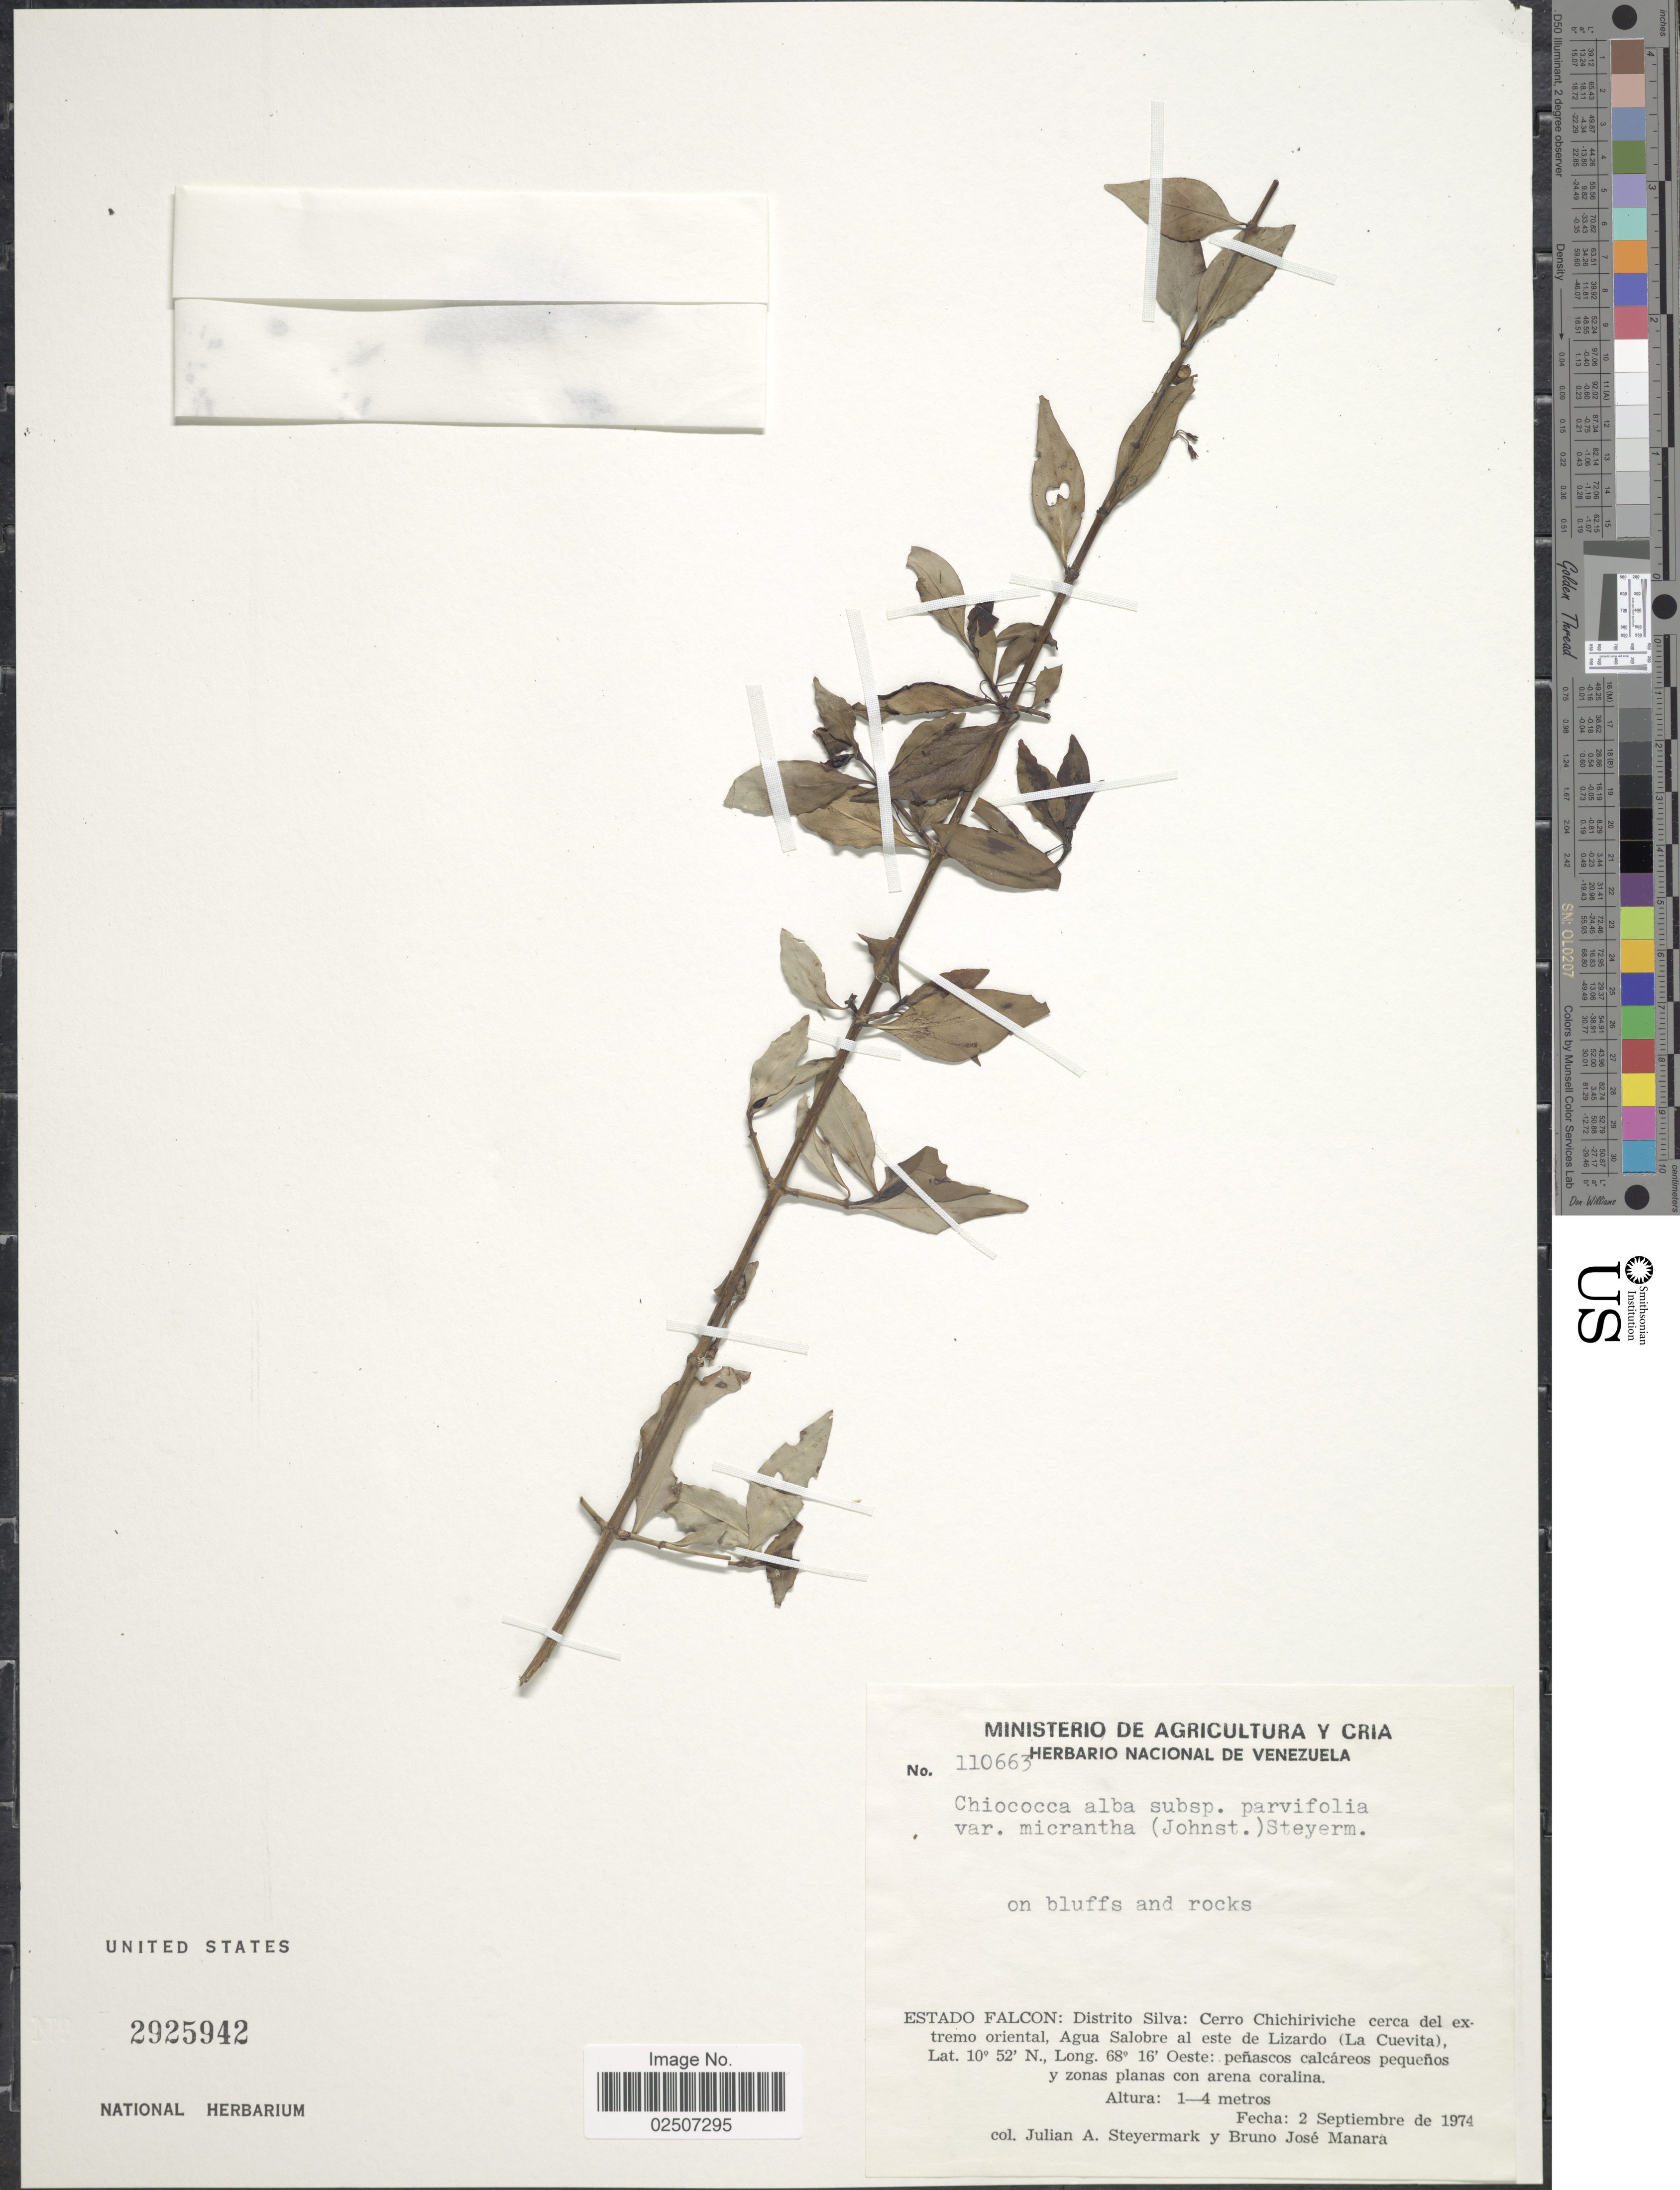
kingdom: Plantae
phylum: Tracheophyta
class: Magnoliopsida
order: Gentianales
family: Rubiaceae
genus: Chiococca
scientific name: Chiococca alba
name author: (L.) Hitchc.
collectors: J. Steyermark & B. Manara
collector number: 110663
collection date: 1974-09-02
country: Venezuela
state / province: Falcón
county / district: Silva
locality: Distrito Silva: Cerro Chichiriviche cerca del extremo oriental, Agua Salobre al este de Lizardo (La Cuevita)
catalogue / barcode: US 2925942